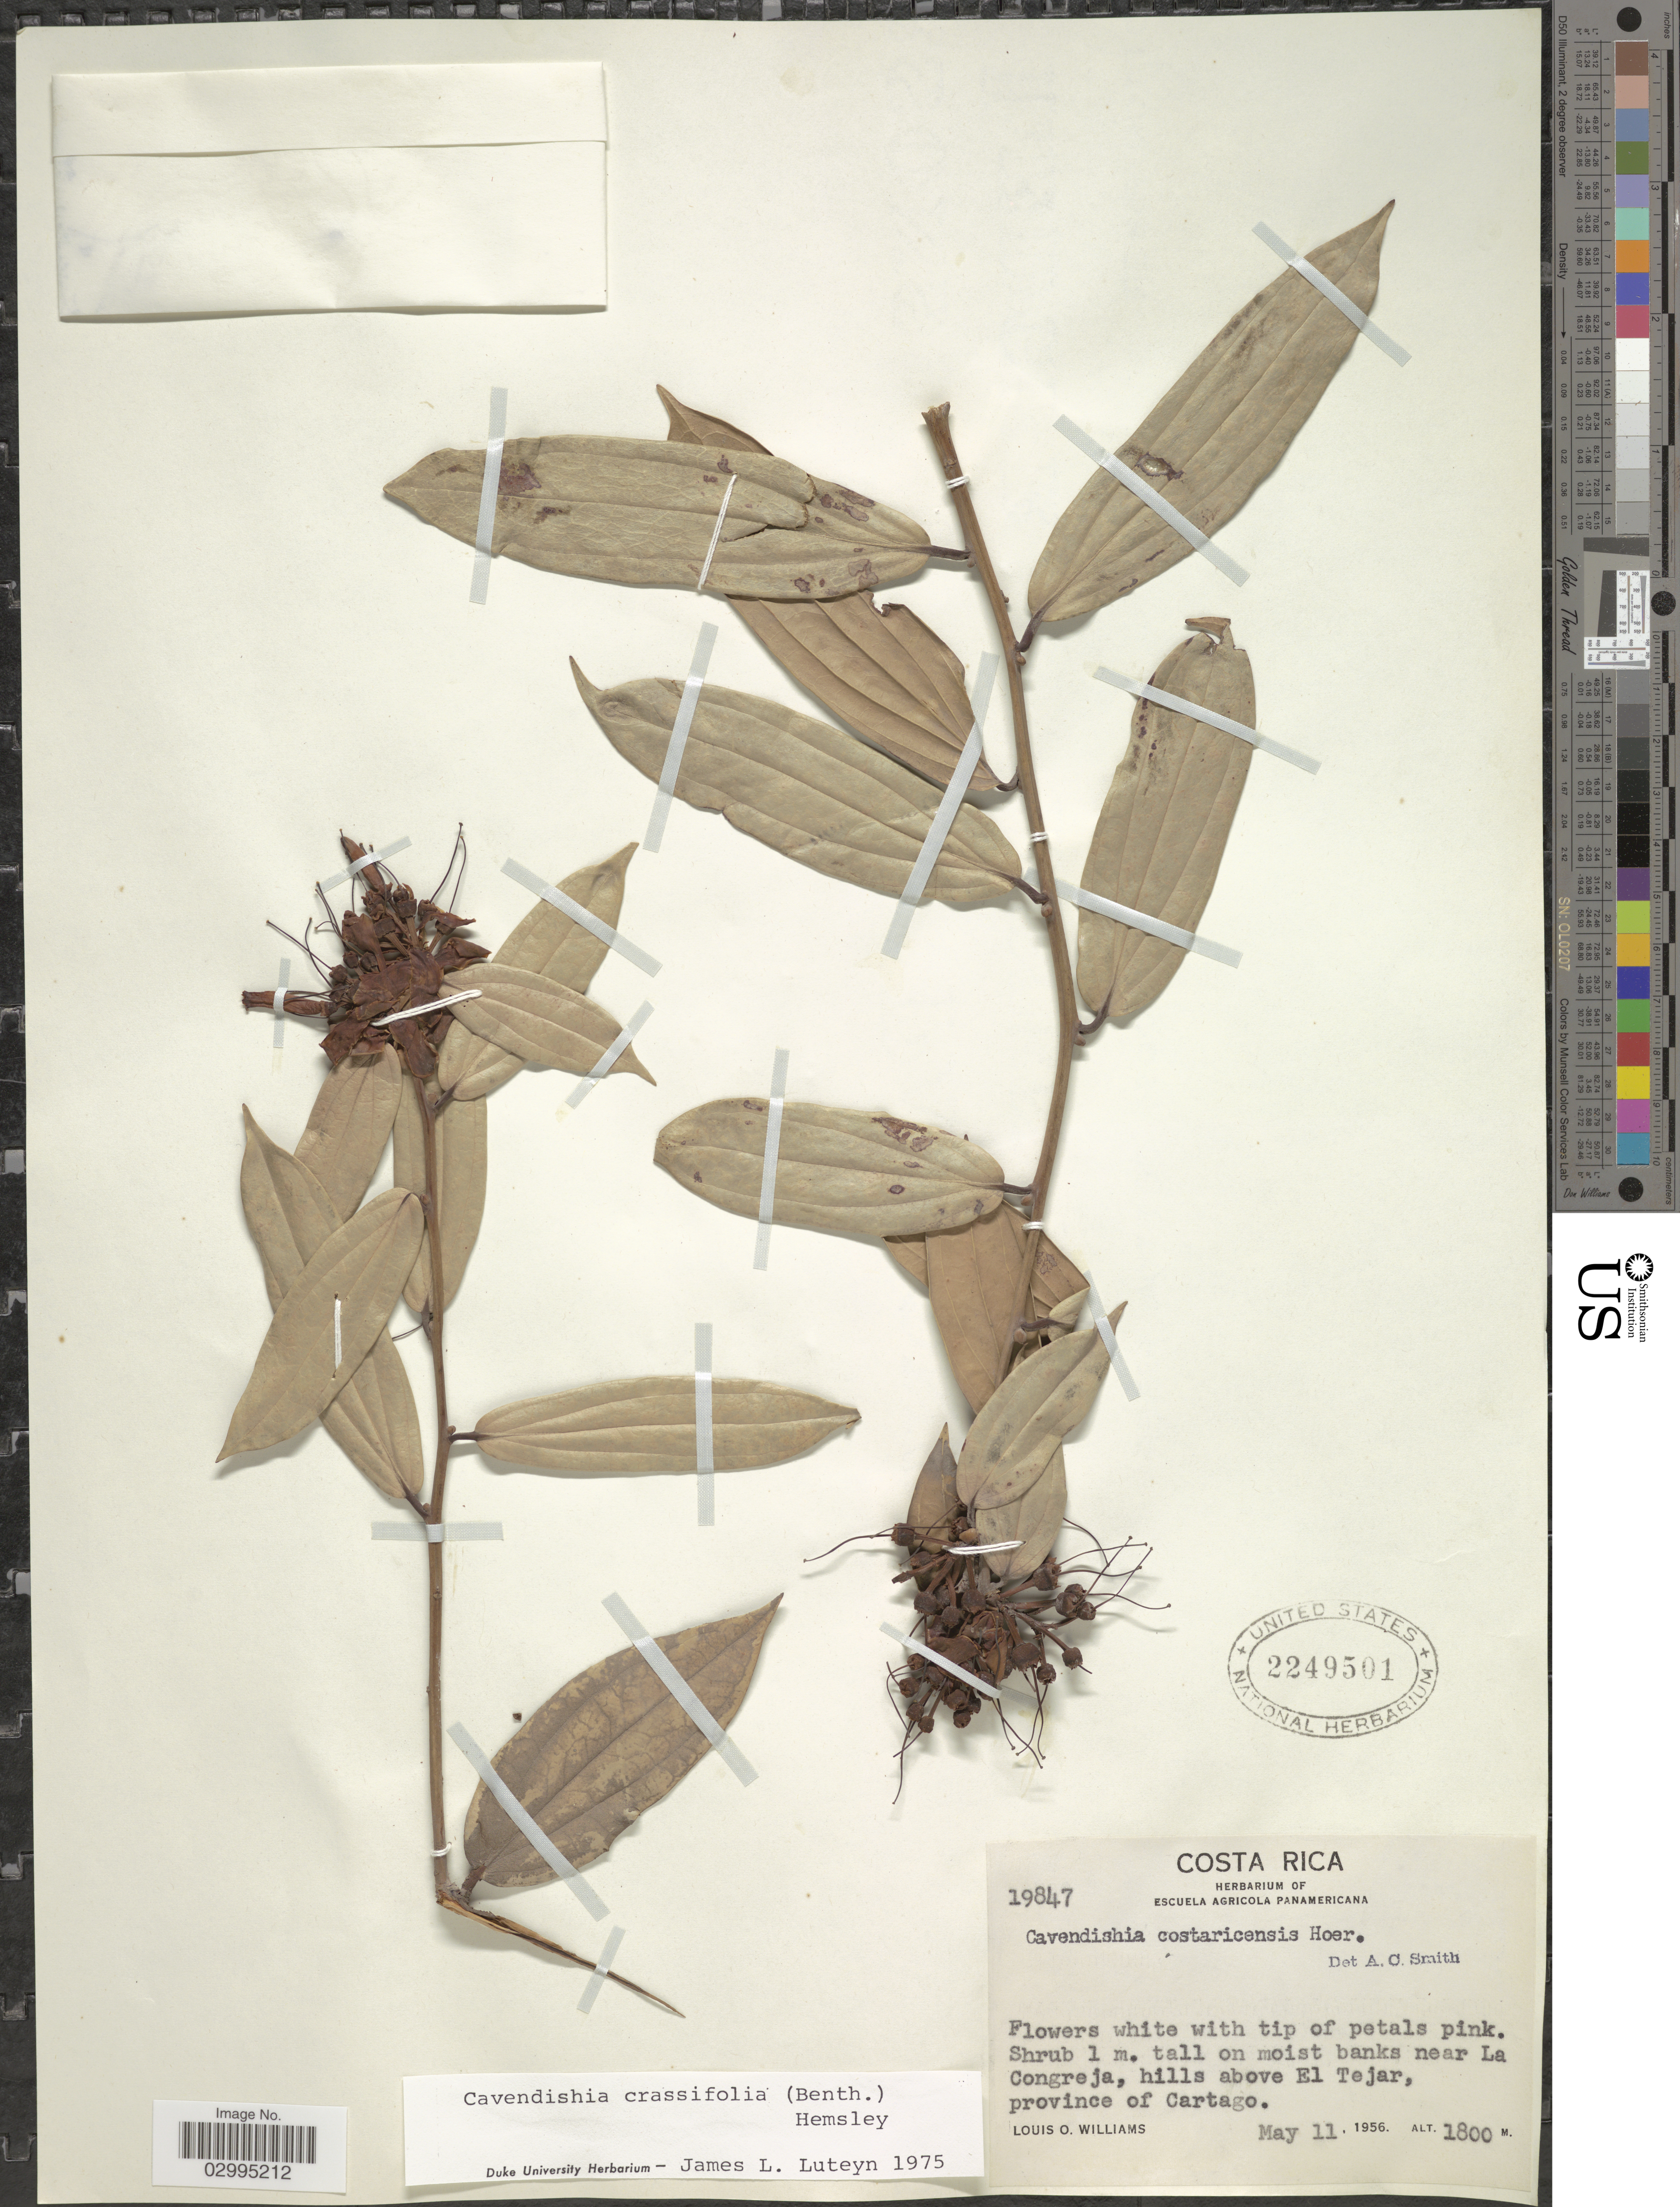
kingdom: Plantae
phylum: Tracheophyta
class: Magnoliopsida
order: Ericales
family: Ericaceae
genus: Cavendishia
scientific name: Cavendishia crassifolia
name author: (Benth.) Hemsl.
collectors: L. O. Williams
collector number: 19847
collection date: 1956-05-11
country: Costa Rica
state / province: Cartago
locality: Near La Congreja, hills above El Tejar.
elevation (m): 1800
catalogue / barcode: US 2249501